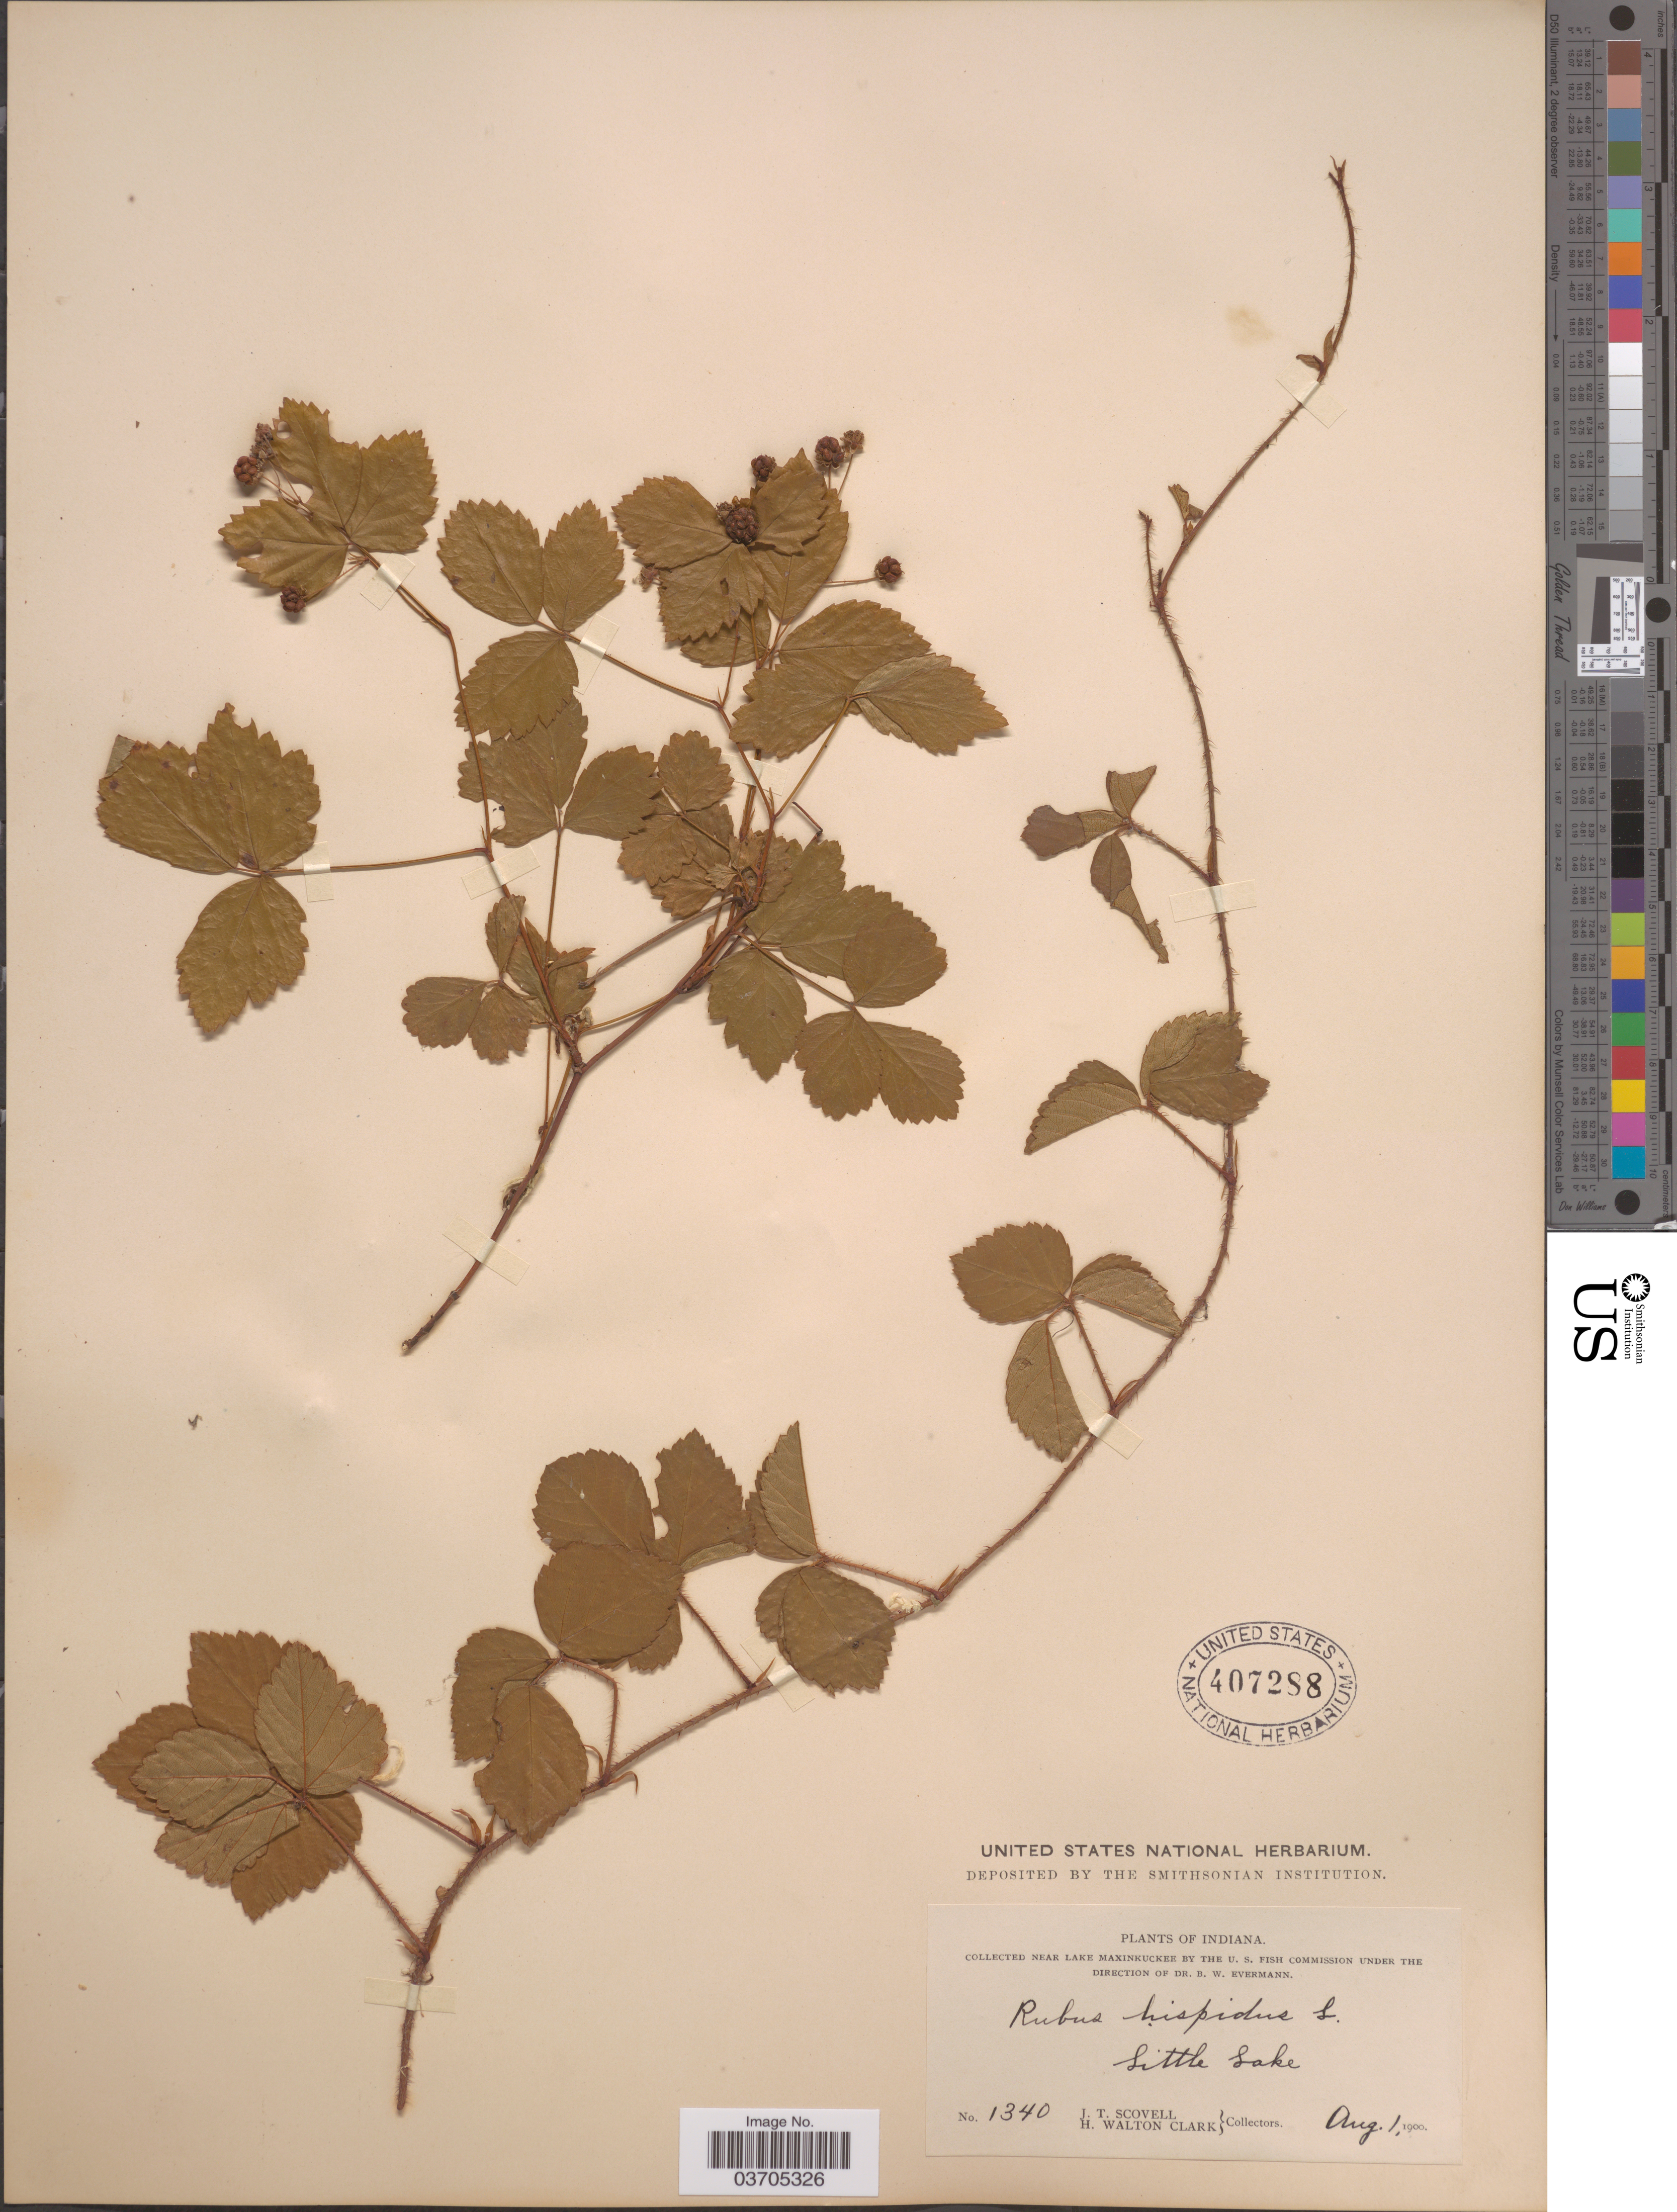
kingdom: Plantae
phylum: Tracheophyta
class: Magnoliopsida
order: Rosales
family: Rosaceae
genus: Rubus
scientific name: Rubus hispidus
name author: L.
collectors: J. T. Scovell & H. W. Clark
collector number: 1340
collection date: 1900-08-01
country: United States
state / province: Indiana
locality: Near Lake Maxinkuckee. Little Lake.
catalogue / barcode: US 407288